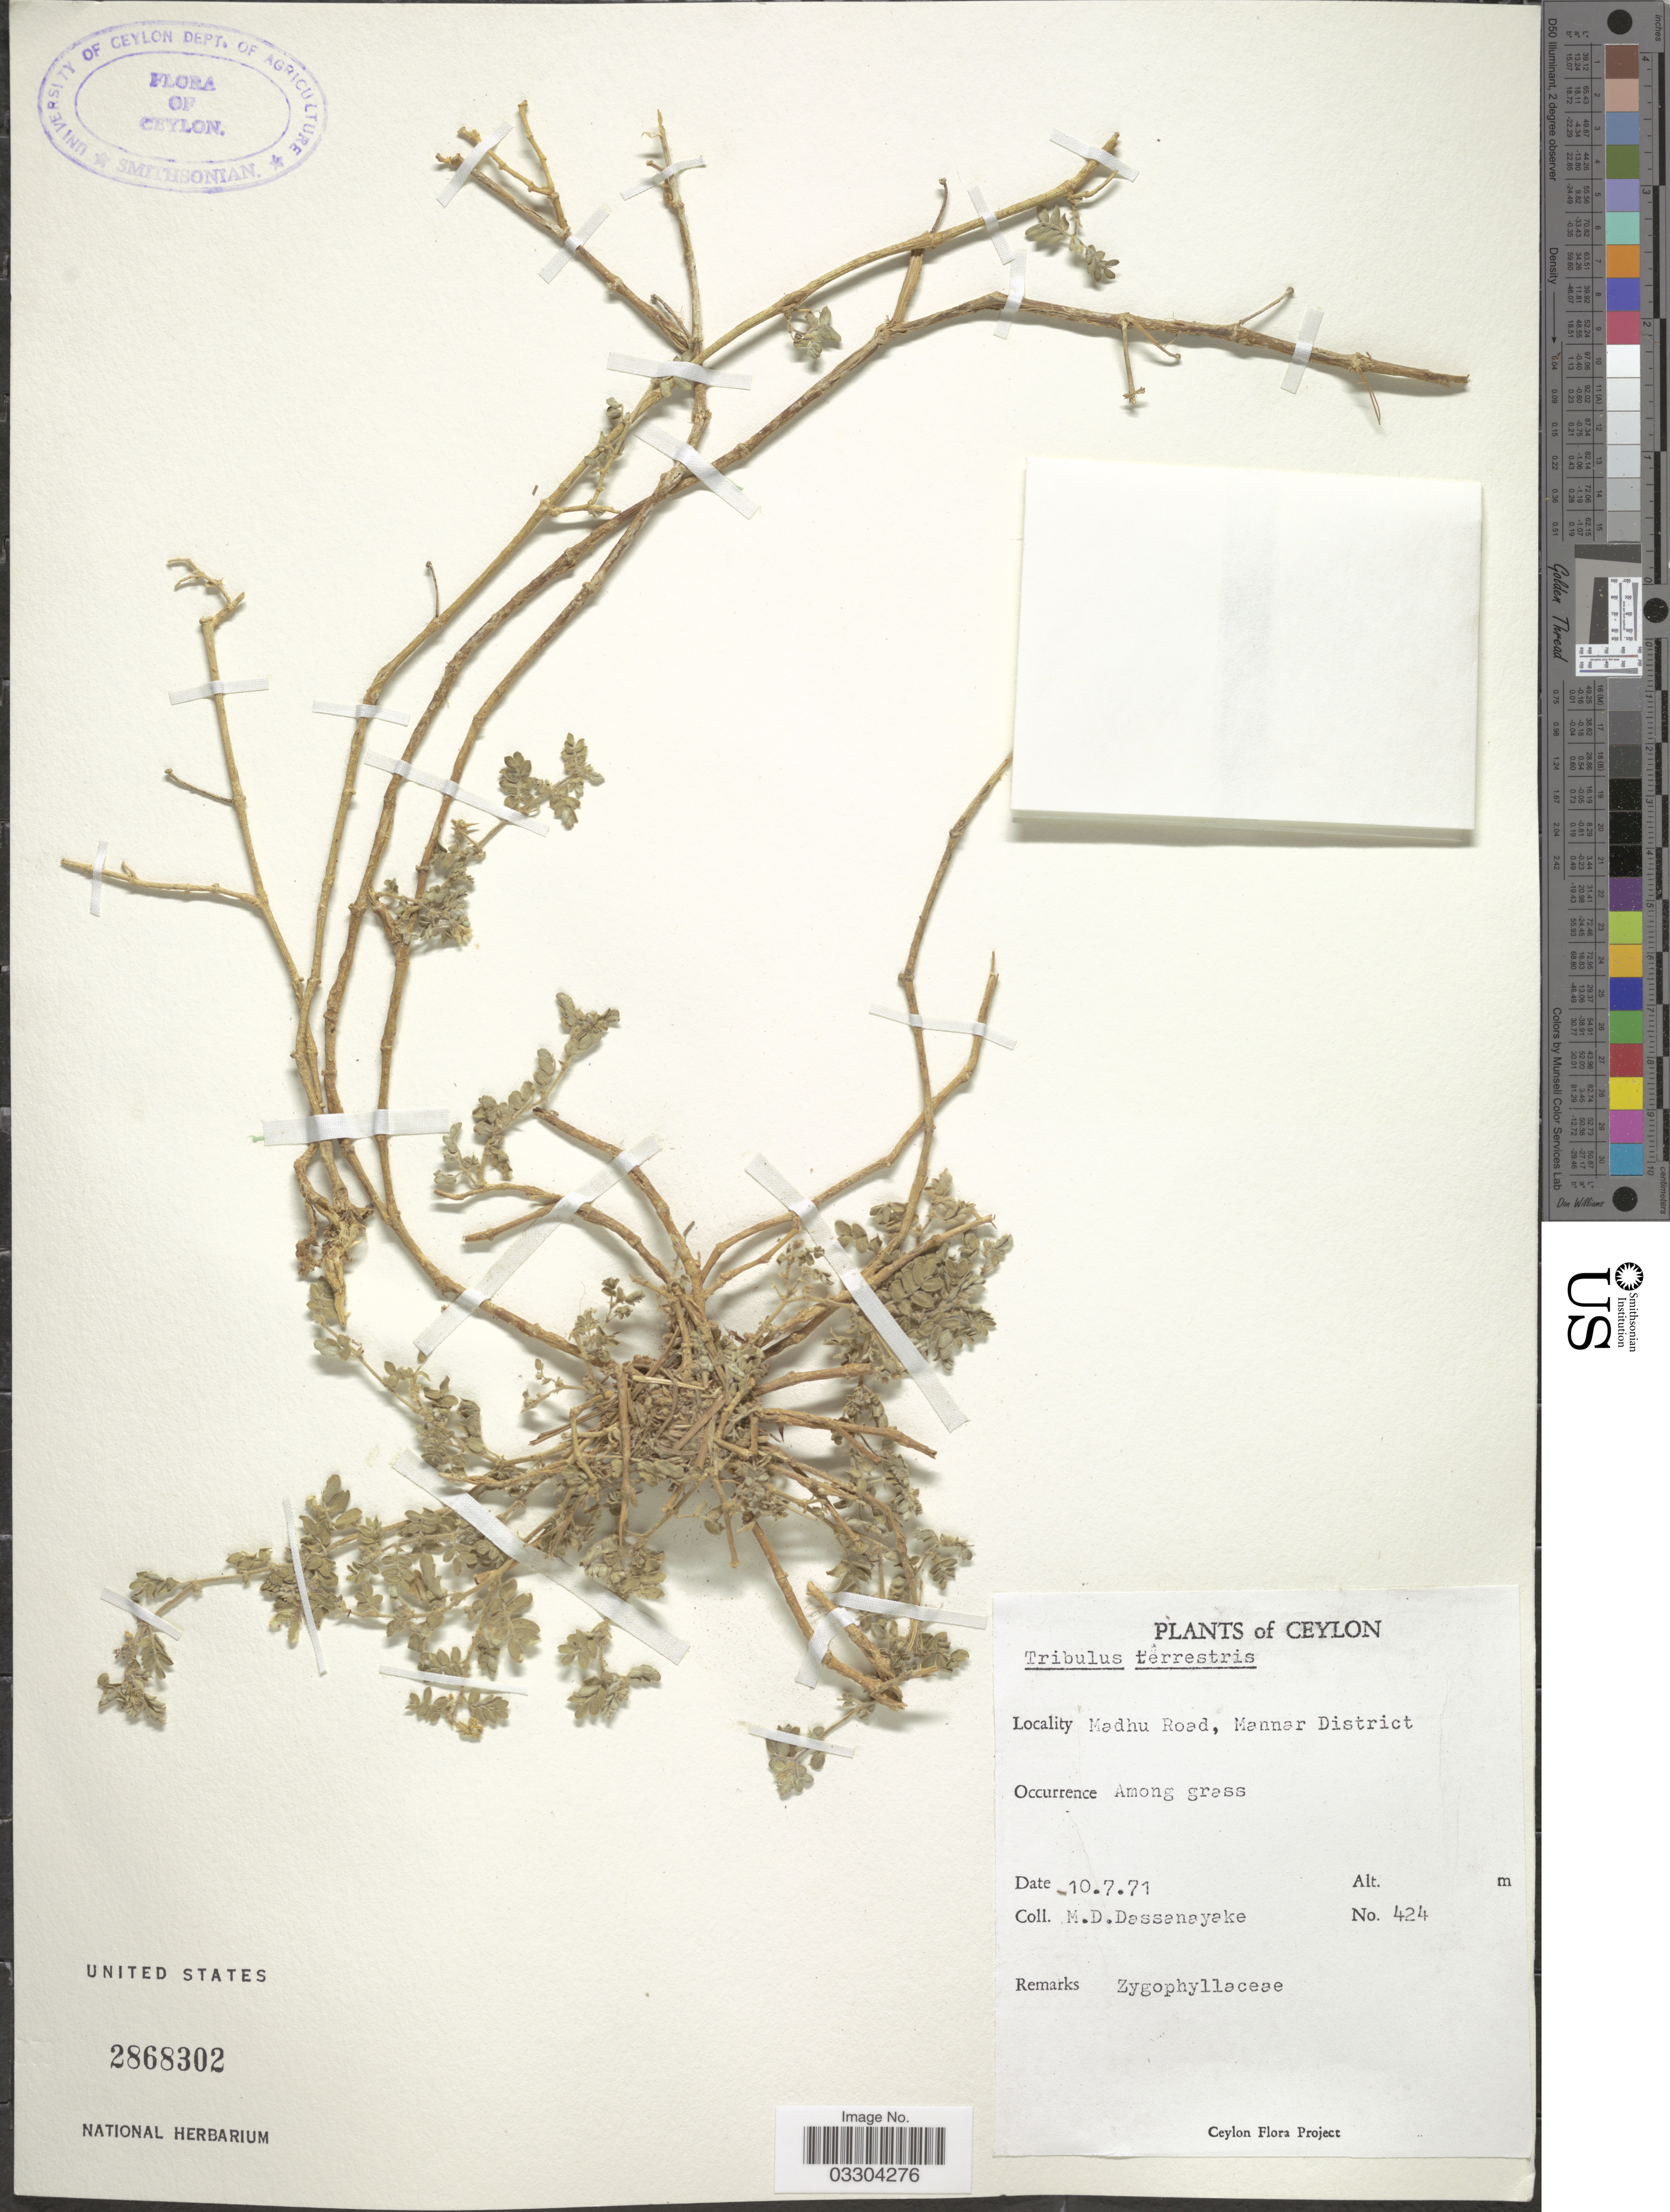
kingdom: Plantae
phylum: Tracheophyta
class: Magnoliopsida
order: Zygophyllales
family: Zygophyllaceae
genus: Tribulus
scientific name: Tribulus terrestris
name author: L.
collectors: M. D. Dassanayake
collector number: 424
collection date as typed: Transcribed d/m/y: 10/7/71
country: Sri Lanka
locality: Ceylon. Madhu Road, Mannar District.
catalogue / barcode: US 2868302